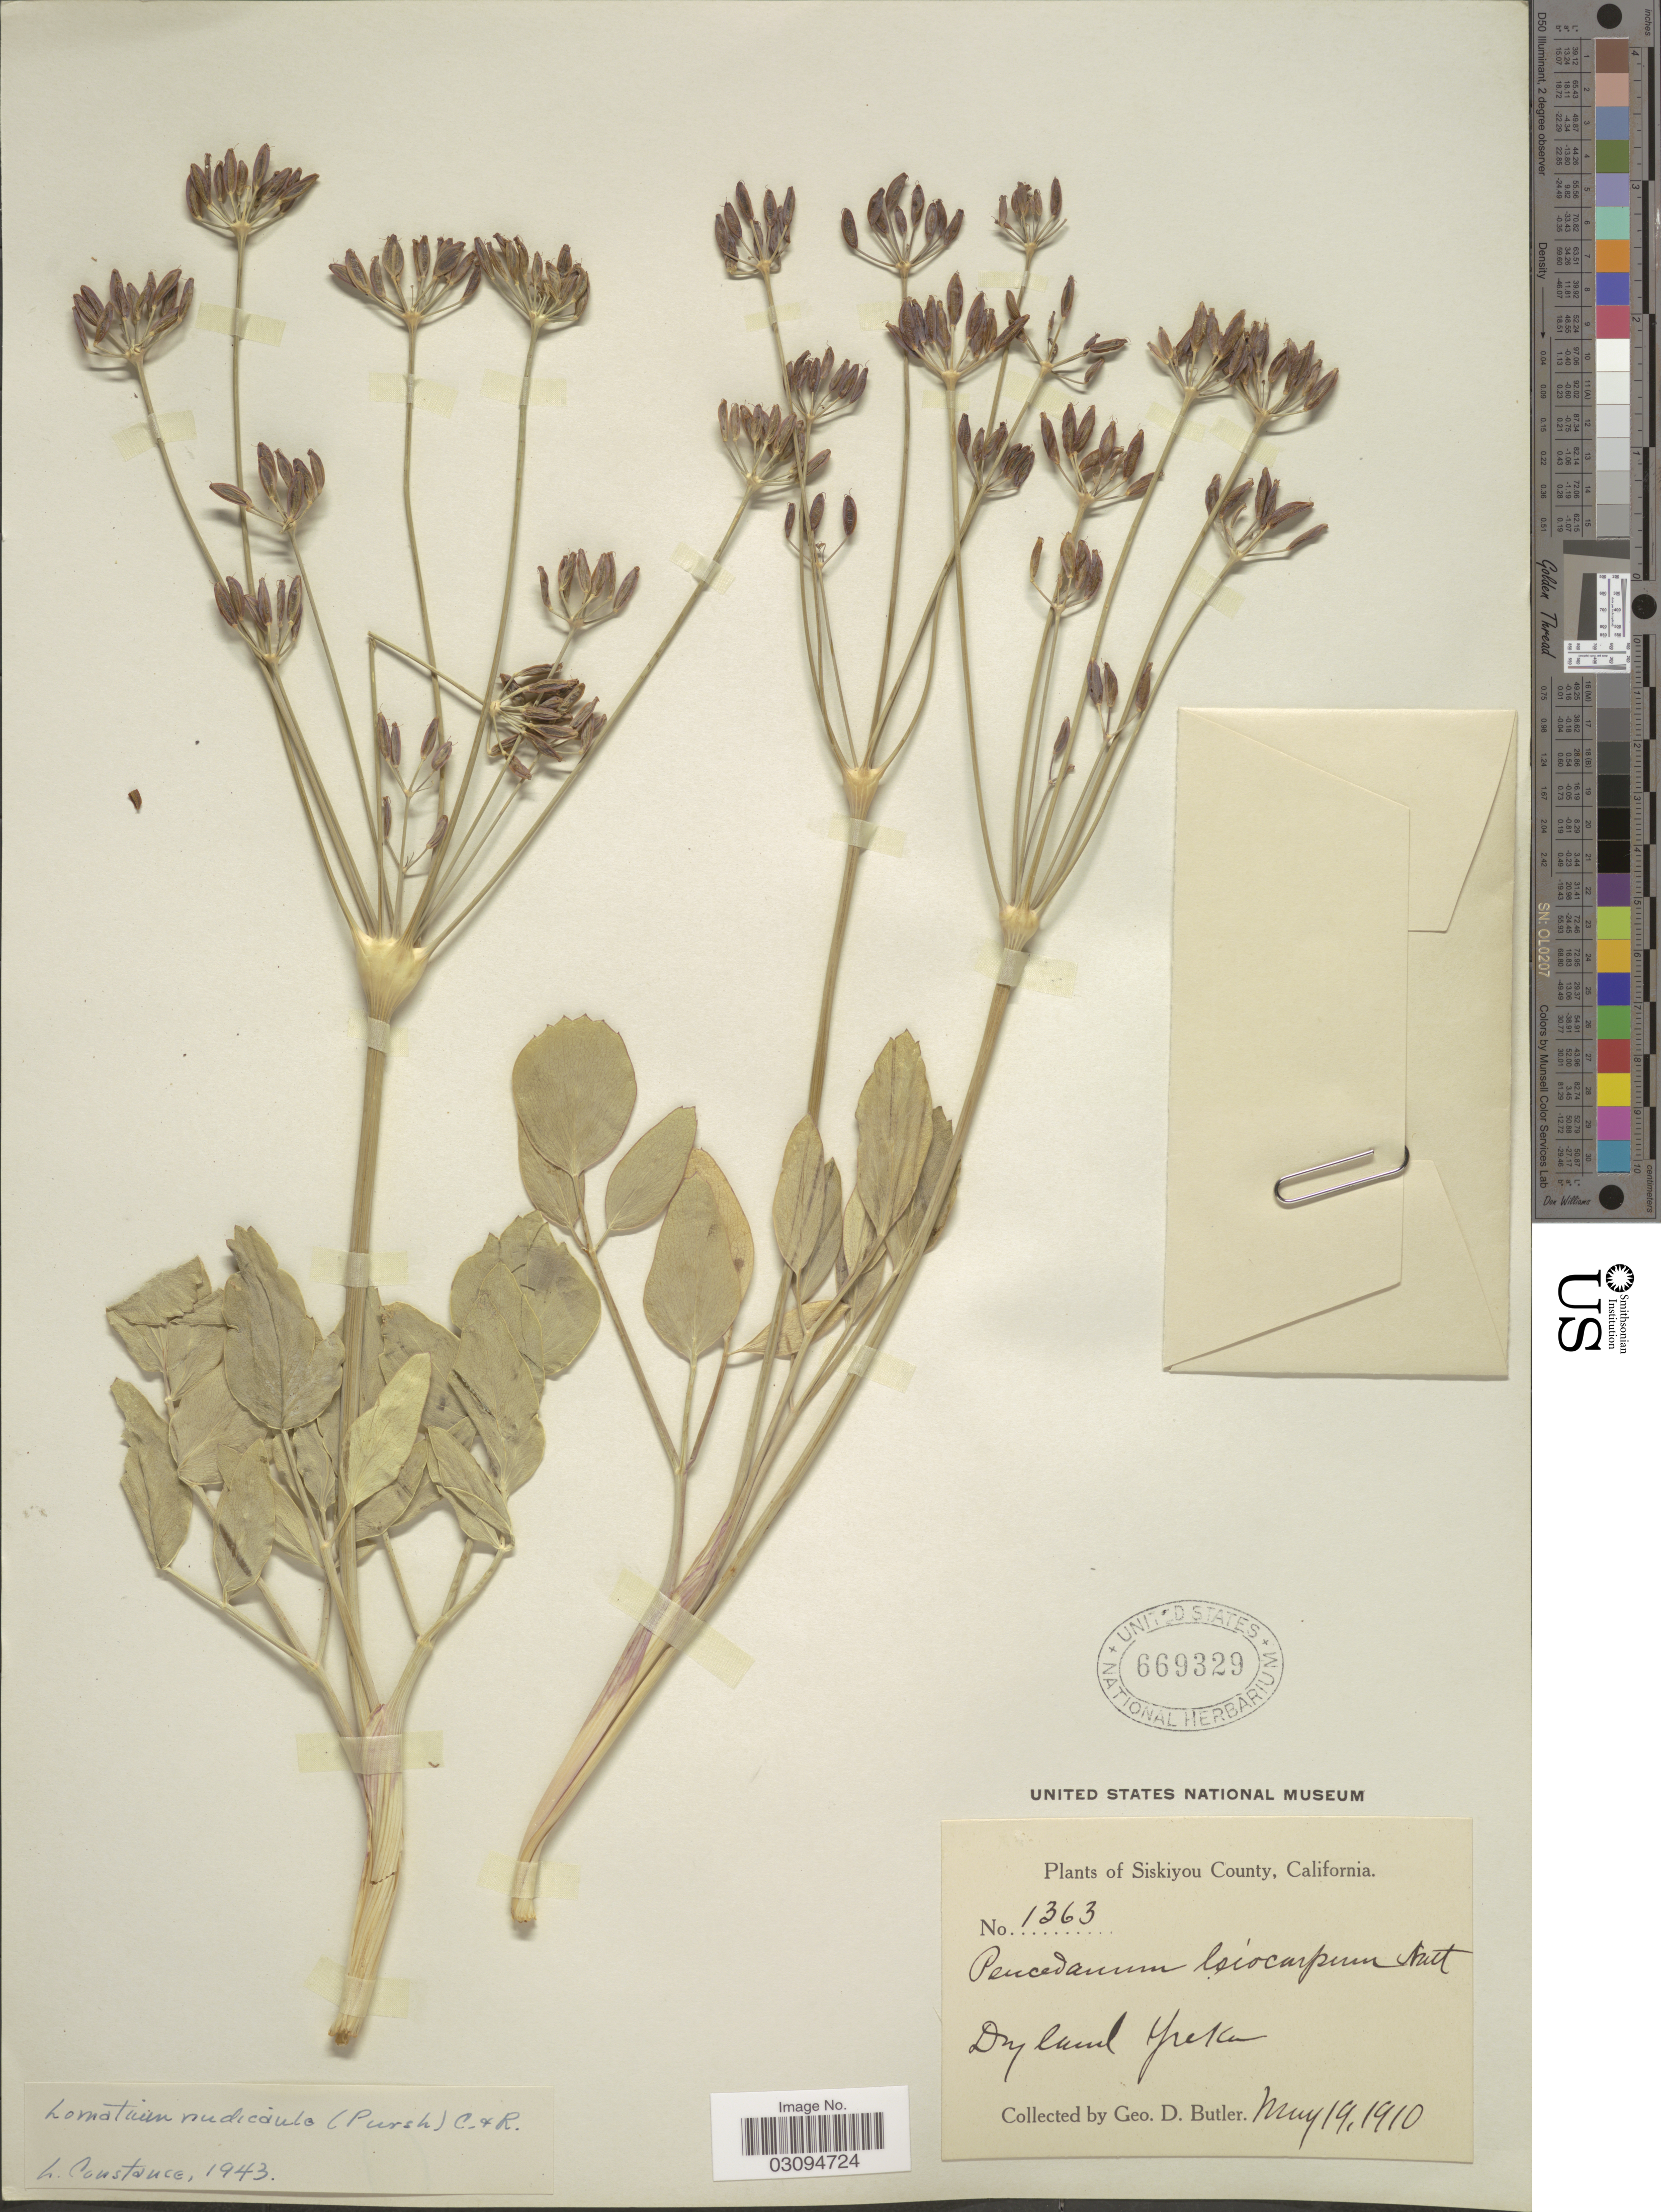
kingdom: Plantae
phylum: Tracheophyta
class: Magnoliopsida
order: Apiales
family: Apiaceae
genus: Lomatium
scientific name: Lomatium nudicaule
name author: (Pursh) J.M. Coult. & Rose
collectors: G. D. Butler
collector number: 1363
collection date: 1910-05-19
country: United States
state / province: California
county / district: Siskiyou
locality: Siskiyou County. Dry land Yreka.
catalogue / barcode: US 669329